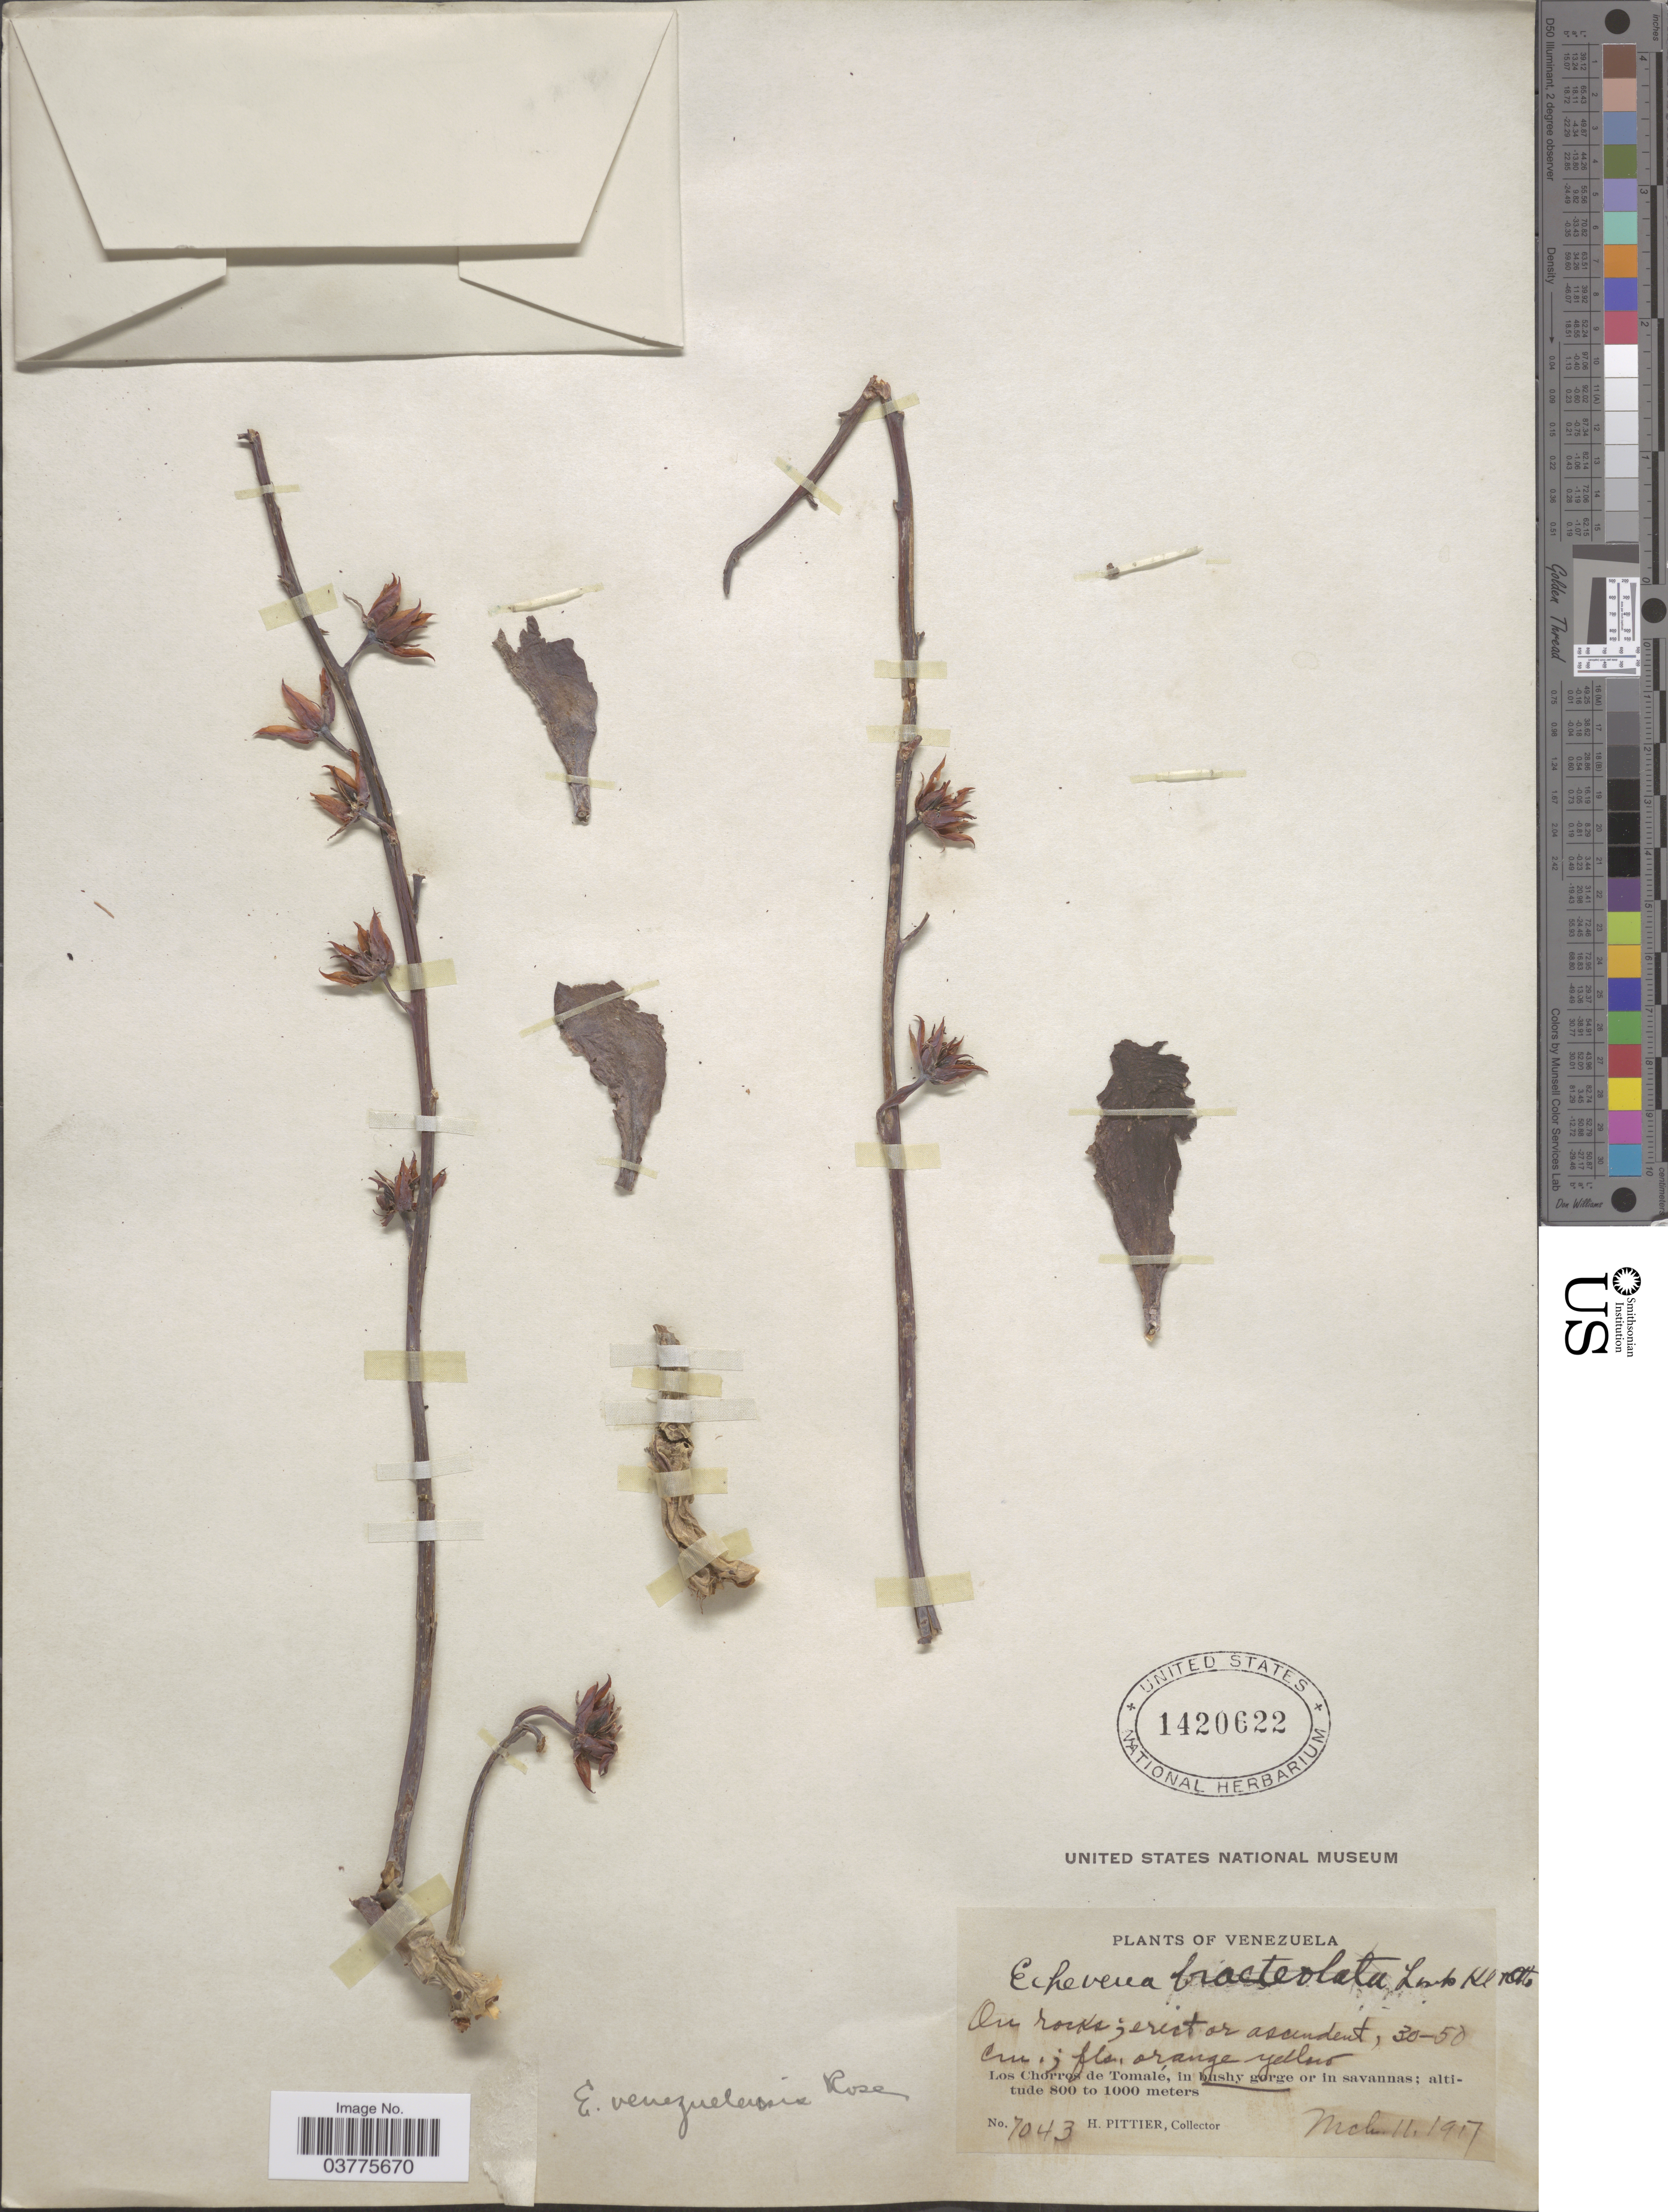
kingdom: Plantae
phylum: Tracheophyta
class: Magnoliopsida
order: Saxifragales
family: Crassulaceae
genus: Echeveria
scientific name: Echeveria venezuelensis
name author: Rose in L.H. Bailey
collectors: H. F. Pittier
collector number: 7043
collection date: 1917-03-11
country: Venezuela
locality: Los Chorros de Tomale, in bushy gorge or in savannas.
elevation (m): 800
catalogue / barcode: US 1420622